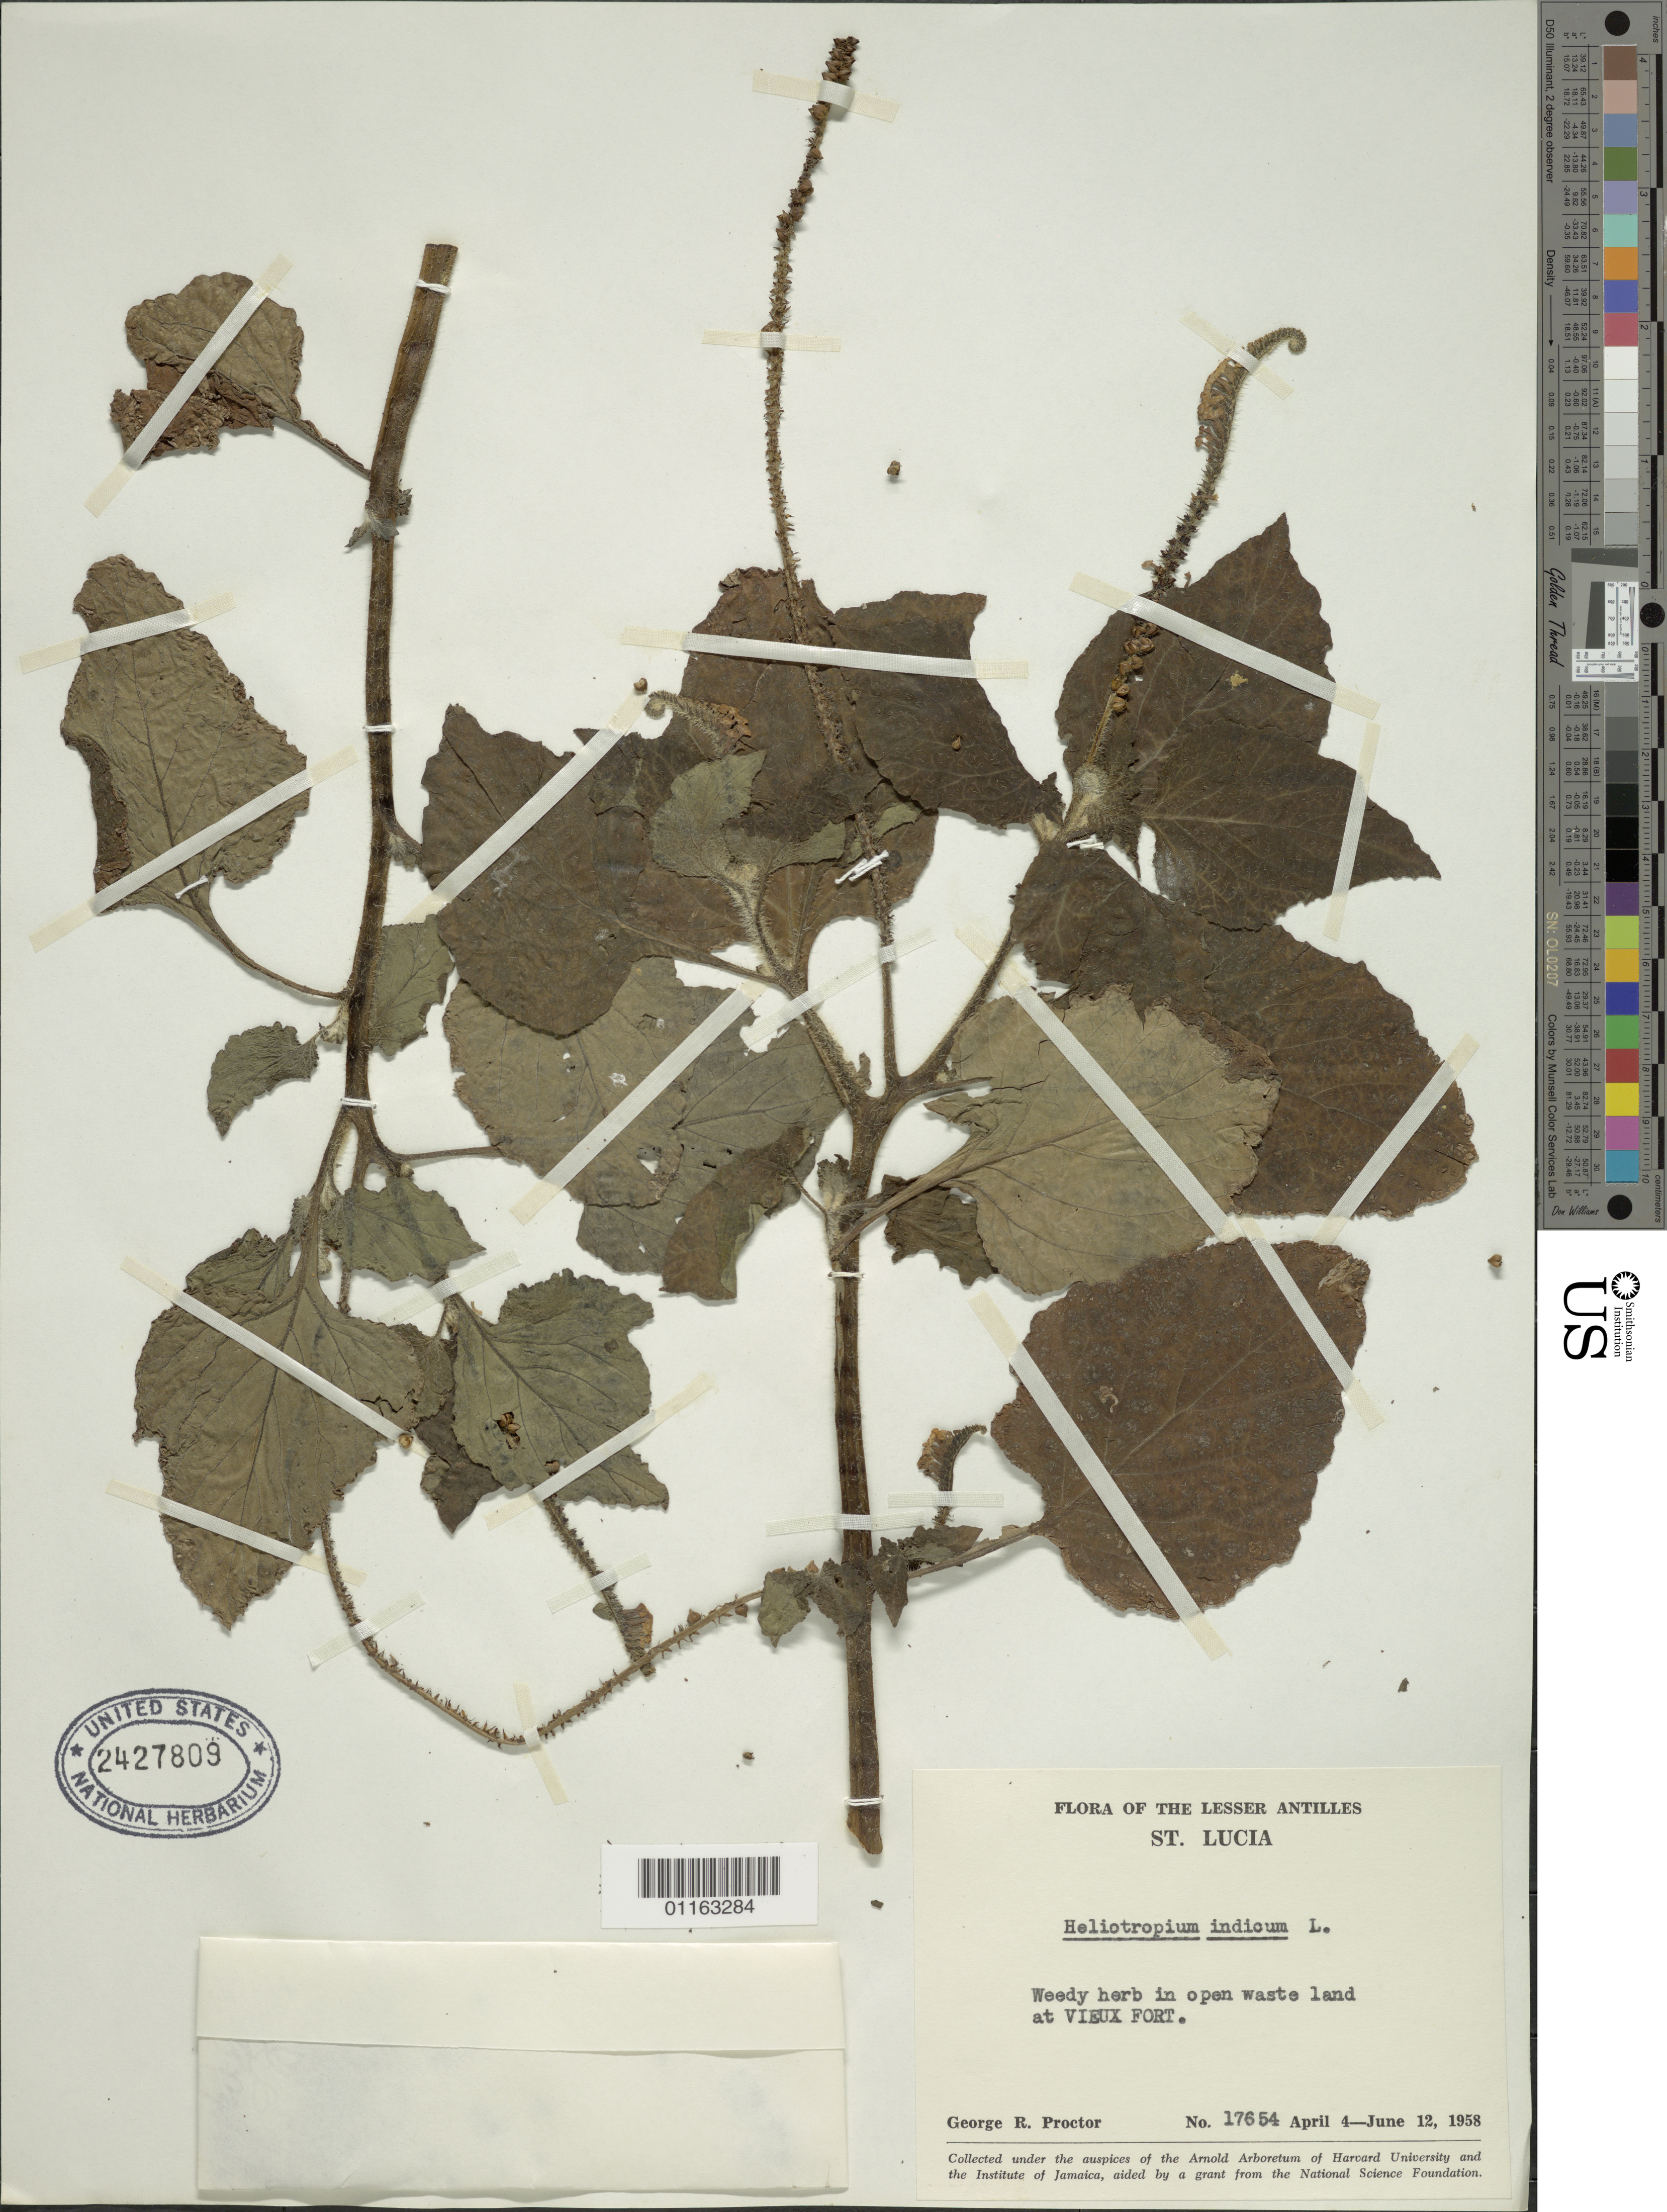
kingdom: Plantae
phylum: Tracheophyta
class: Magnoliopsida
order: Boraginales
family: Heliotropiaceae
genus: Heliotropium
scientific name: Heliotropium indicum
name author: L.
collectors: G. R. Proctor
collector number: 17654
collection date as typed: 04 Apr 1958 to 12 Jun 1958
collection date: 1958-04-04/1958-06-12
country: St. Lucia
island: St. Lucia I.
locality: In open waste land at Vieux Fort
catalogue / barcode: US 2427809